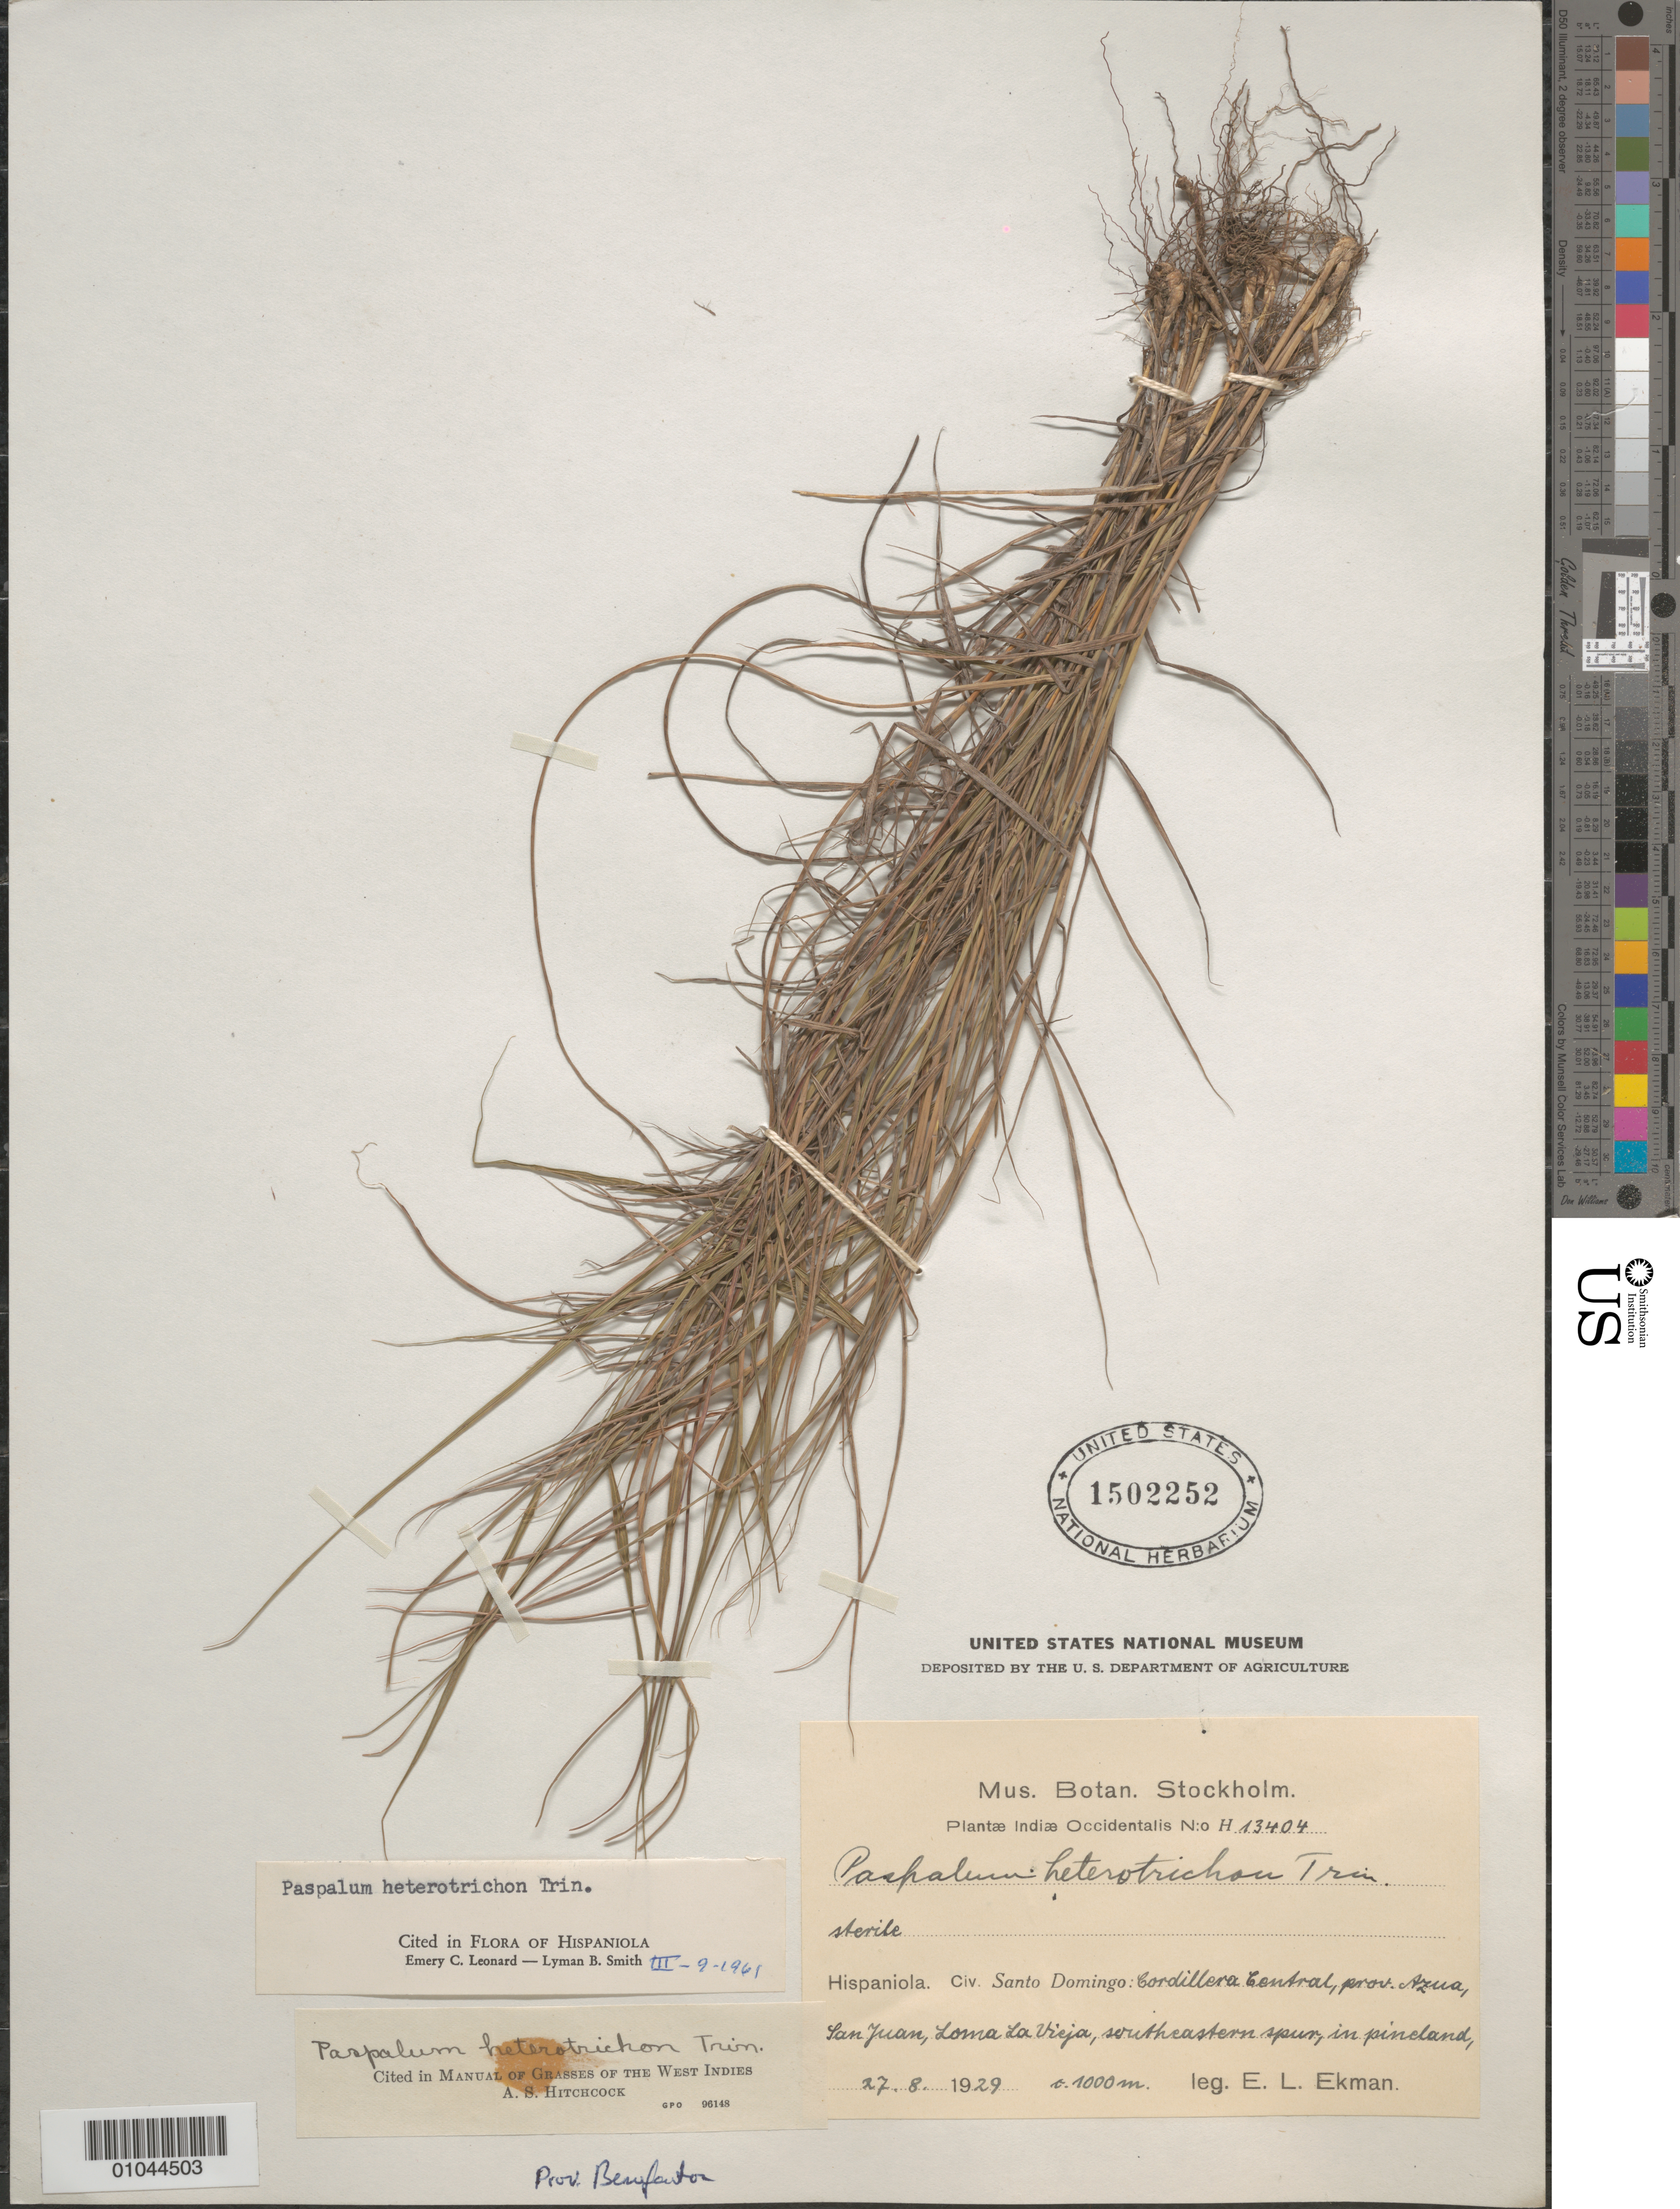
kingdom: Plantae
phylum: Tracheophyta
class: Liliopsida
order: Poales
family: Poaceae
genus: Paspalum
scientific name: Paspalum heterotrichum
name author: Trin.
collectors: E. L. Ekman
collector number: H 13404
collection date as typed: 27 Aug 1929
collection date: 1929-08-27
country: Dominican Republic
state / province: Distrito Nacional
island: Hispaniola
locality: Cordillera Central, prov. Azua, San Juan, Loma la Vieja, southeastern spur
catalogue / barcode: US 1502252